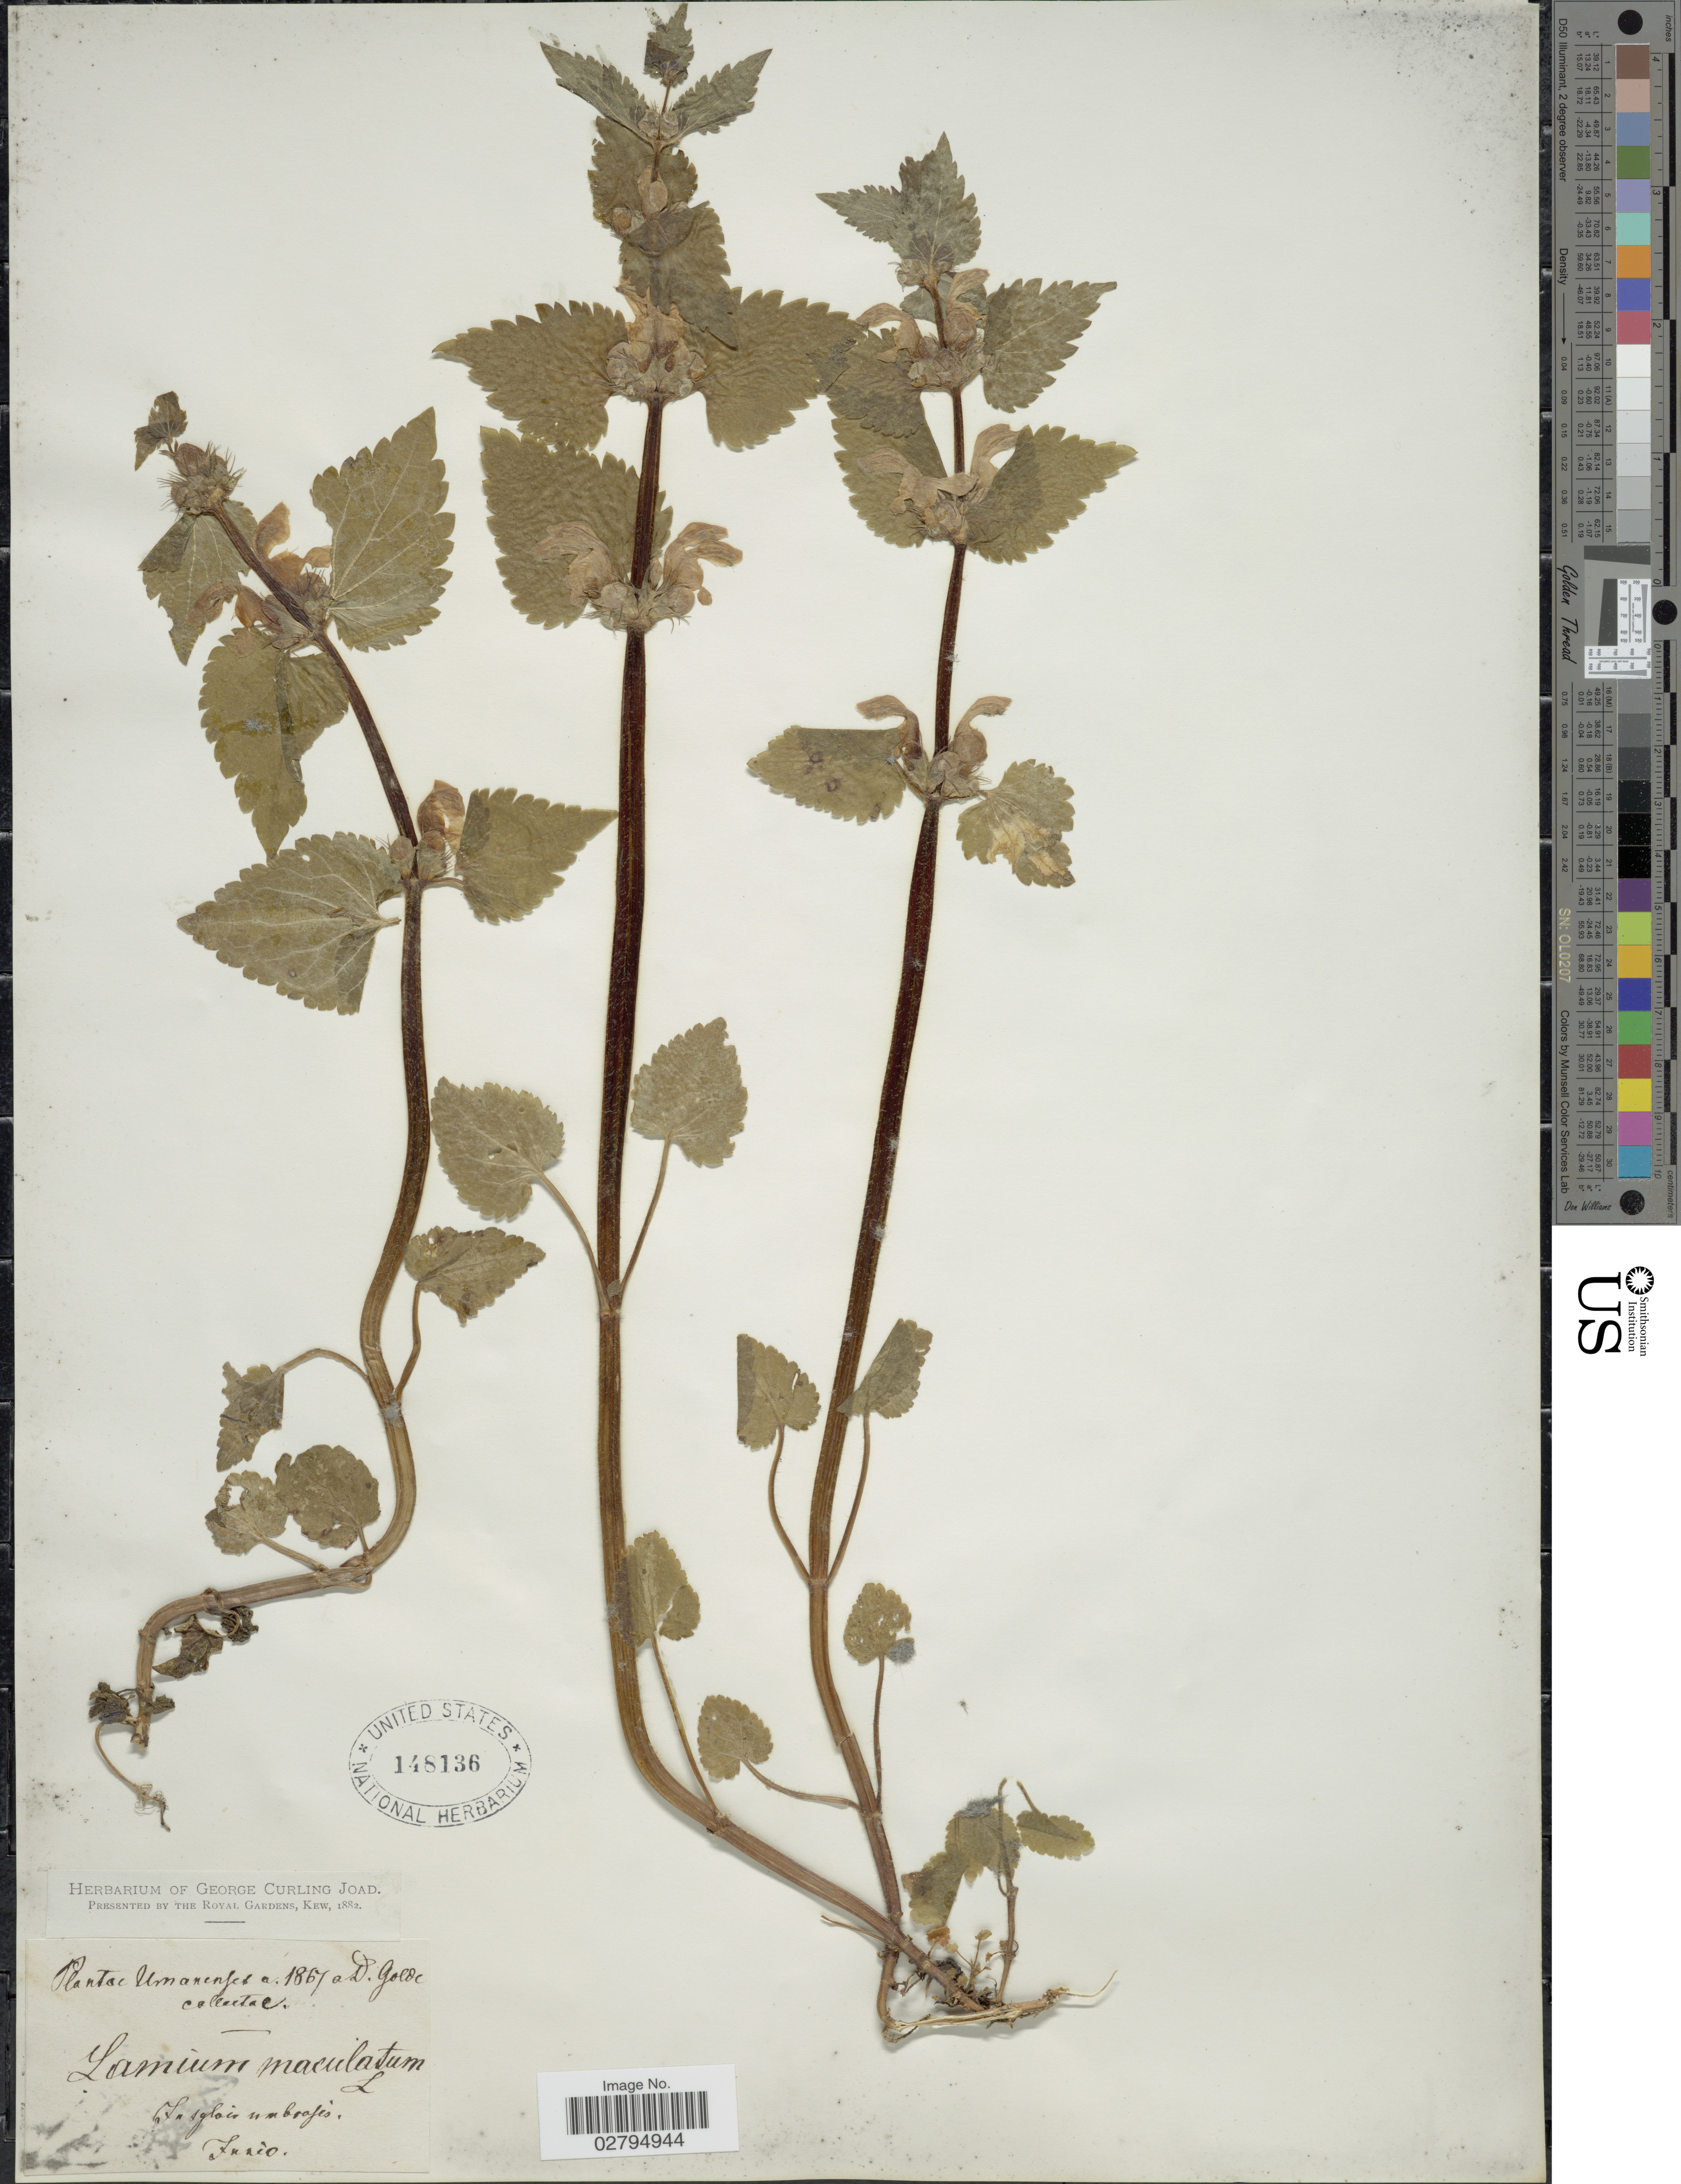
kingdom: Plantae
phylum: Tracheophyta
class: Magnoliopsida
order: Lamiales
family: Lamiaceae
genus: Lamium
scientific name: Lamium maculatum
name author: (L.) L.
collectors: D. Golde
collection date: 1867-06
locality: Umanenses. In sylvis umbrosis. [interpreted]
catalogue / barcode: US 148136